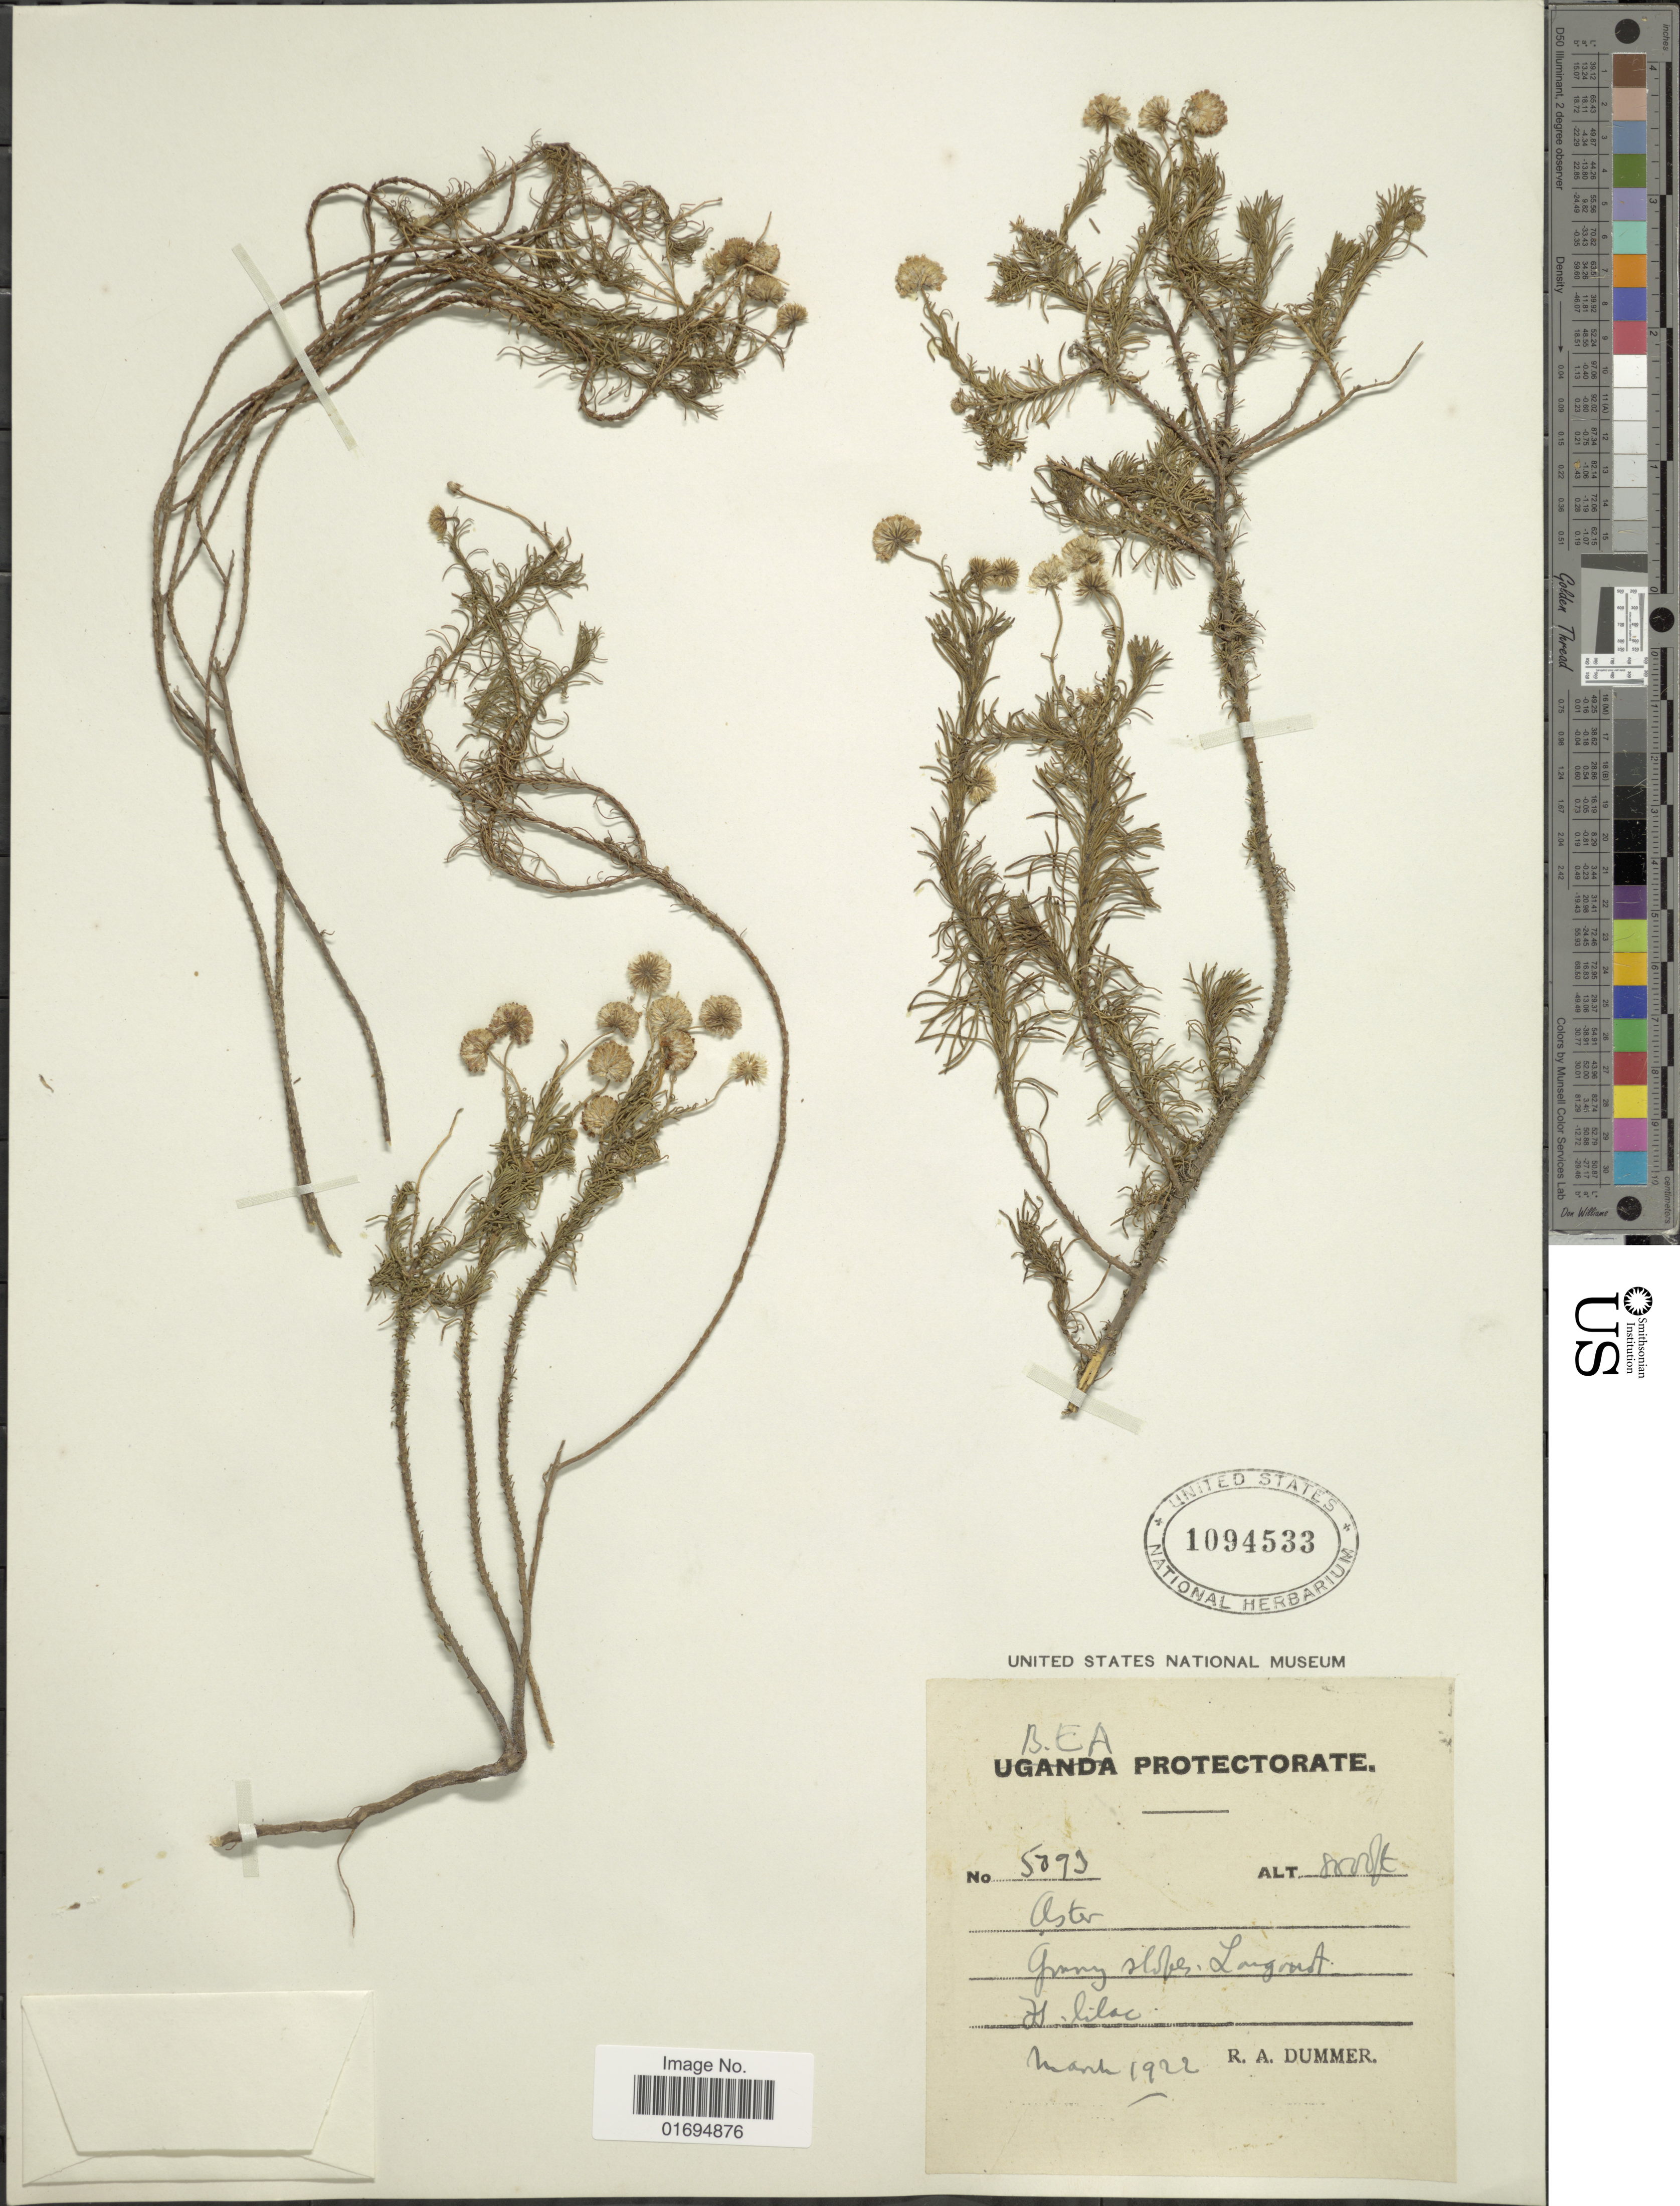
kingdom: Plantae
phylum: Tracheophyta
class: Magnoliopsida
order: Asterales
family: Asteraceae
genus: Felicia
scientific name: Felicia sp.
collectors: R. Dümmer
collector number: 5893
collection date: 1922-03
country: Kenya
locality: B. EA [interpreted]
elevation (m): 2438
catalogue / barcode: US 1094533